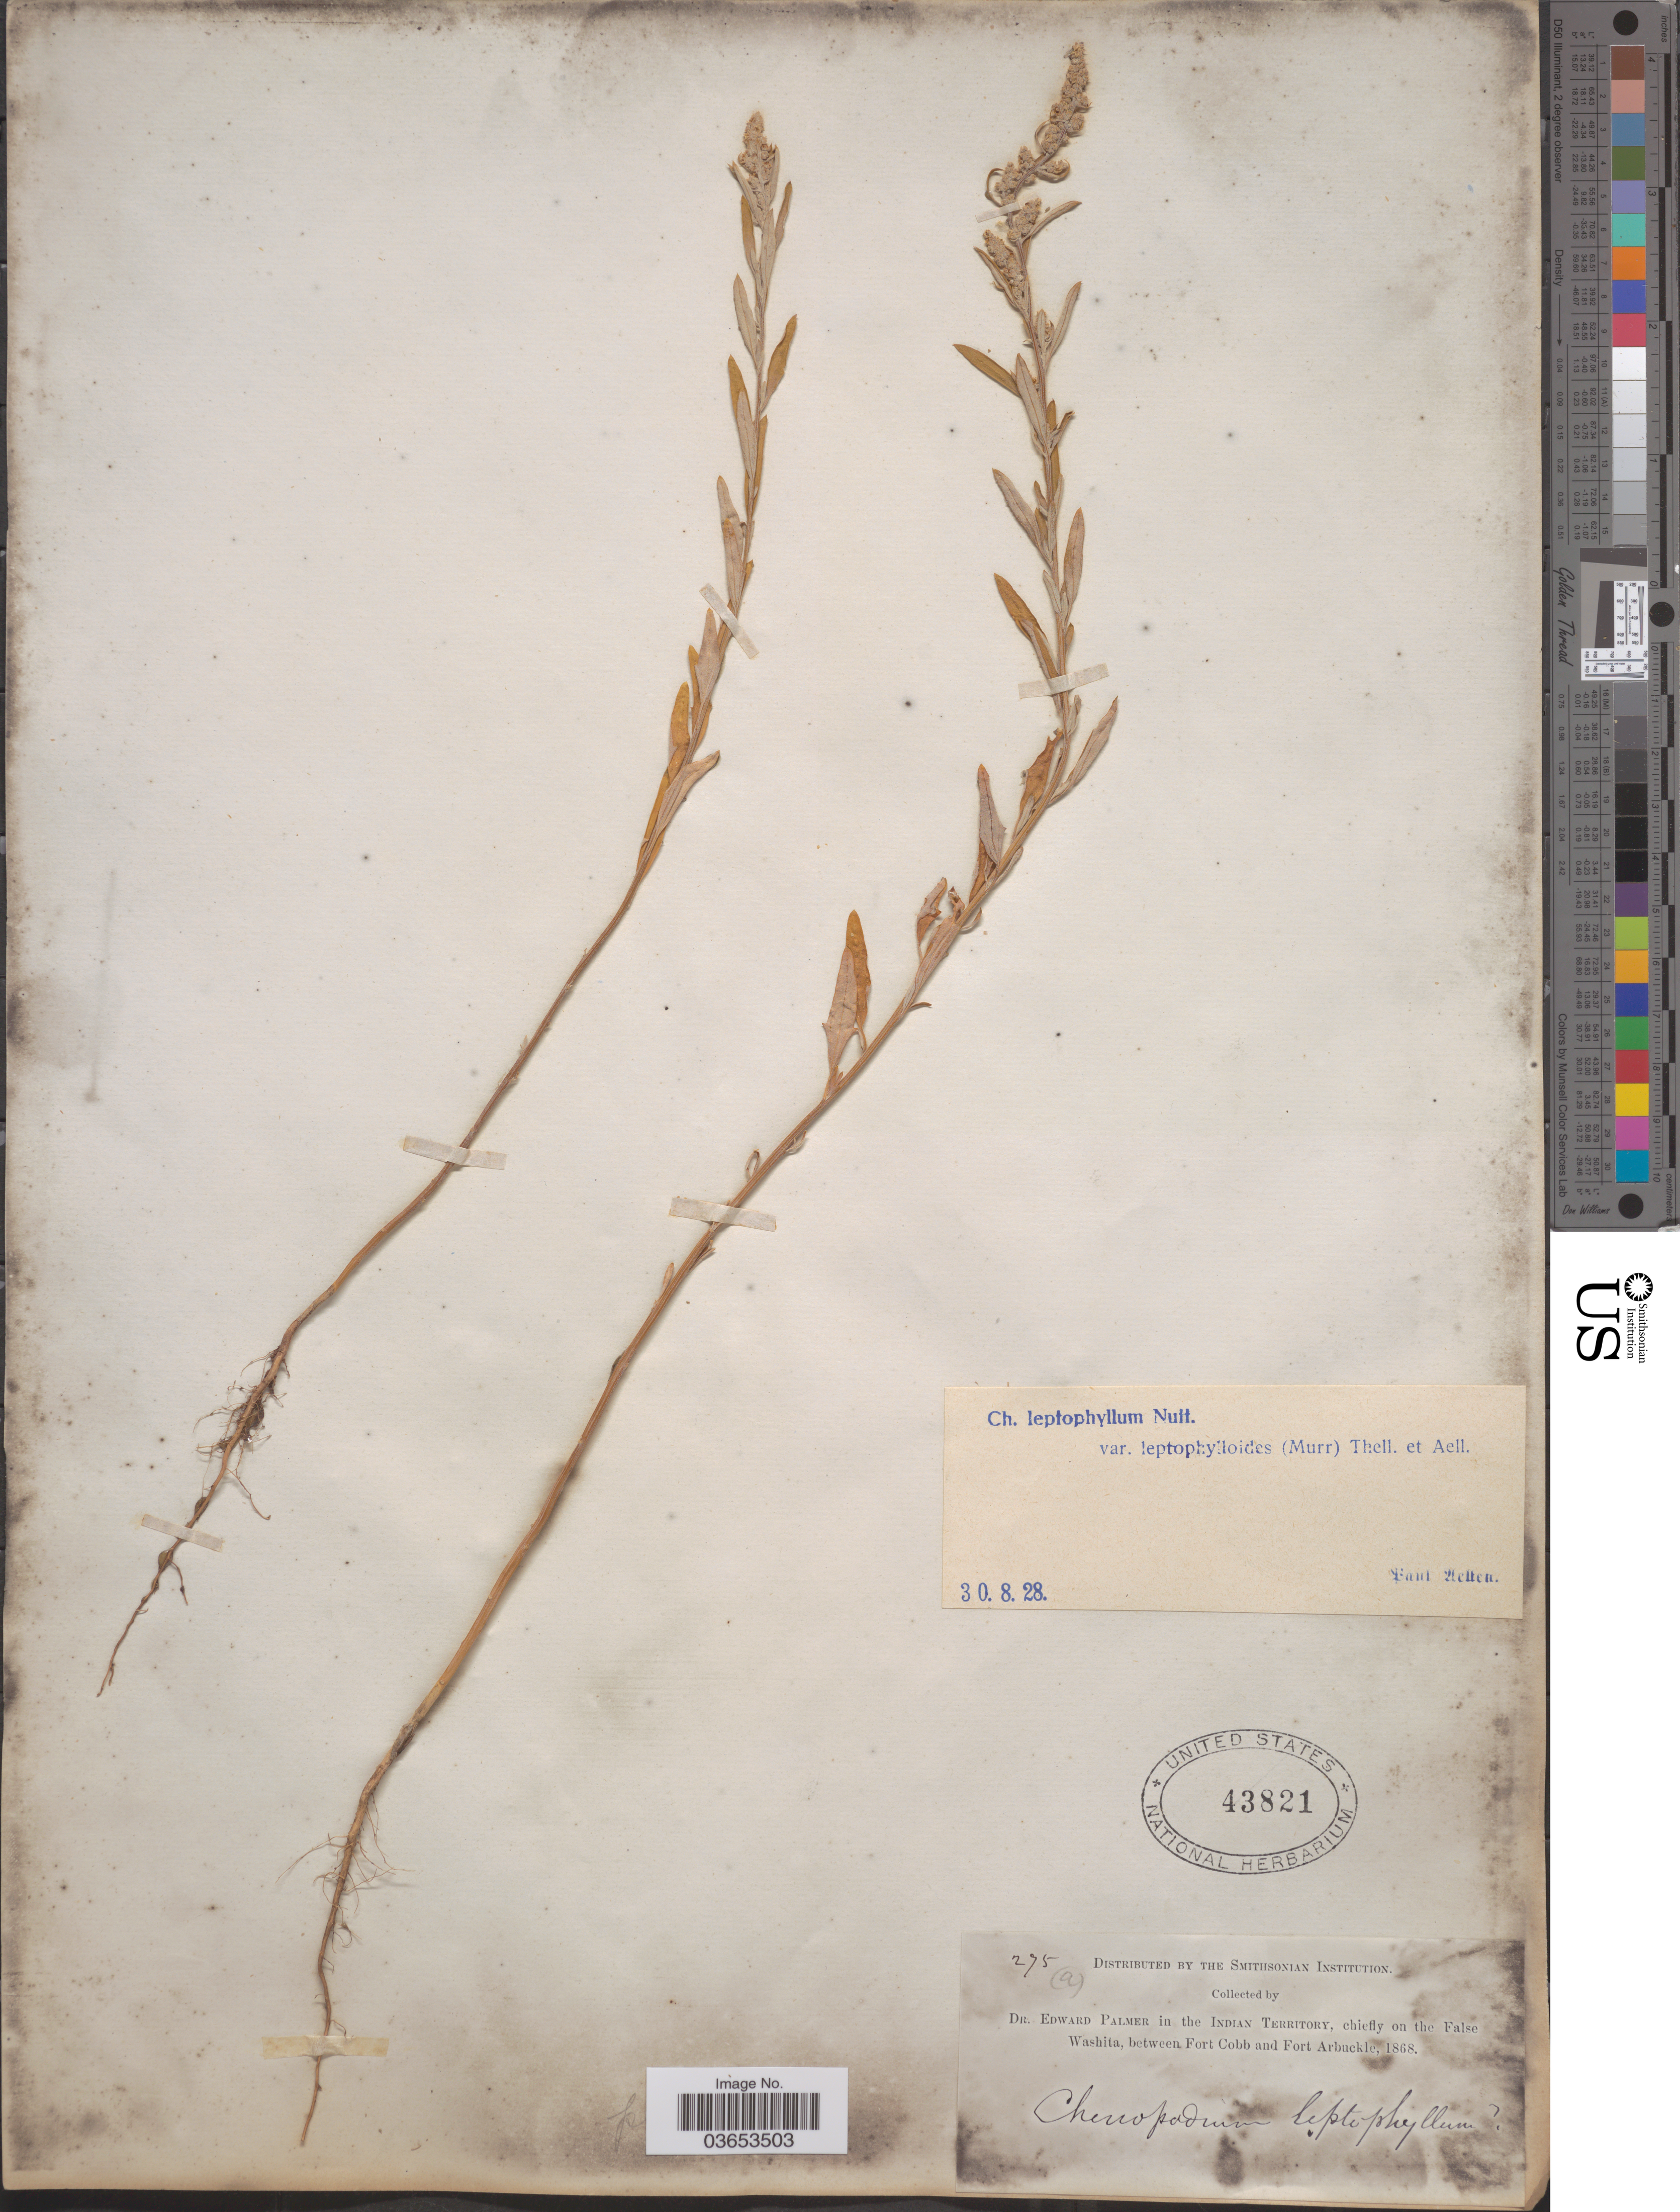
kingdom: Plantae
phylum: Tracheophyta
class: Magnoliopsida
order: Caryophyllales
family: Amaranthaceae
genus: Chenopodium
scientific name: Chenopodium leptophyllum var. leptophylloides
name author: (Murr) Thell. & Aellen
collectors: E. Palmer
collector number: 275(a)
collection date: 1868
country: United States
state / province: Oklahoma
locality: In the Indian Territory, chiefly on the False Washita, between Fort Cobb and Fort Arbuckle.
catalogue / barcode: US 43821